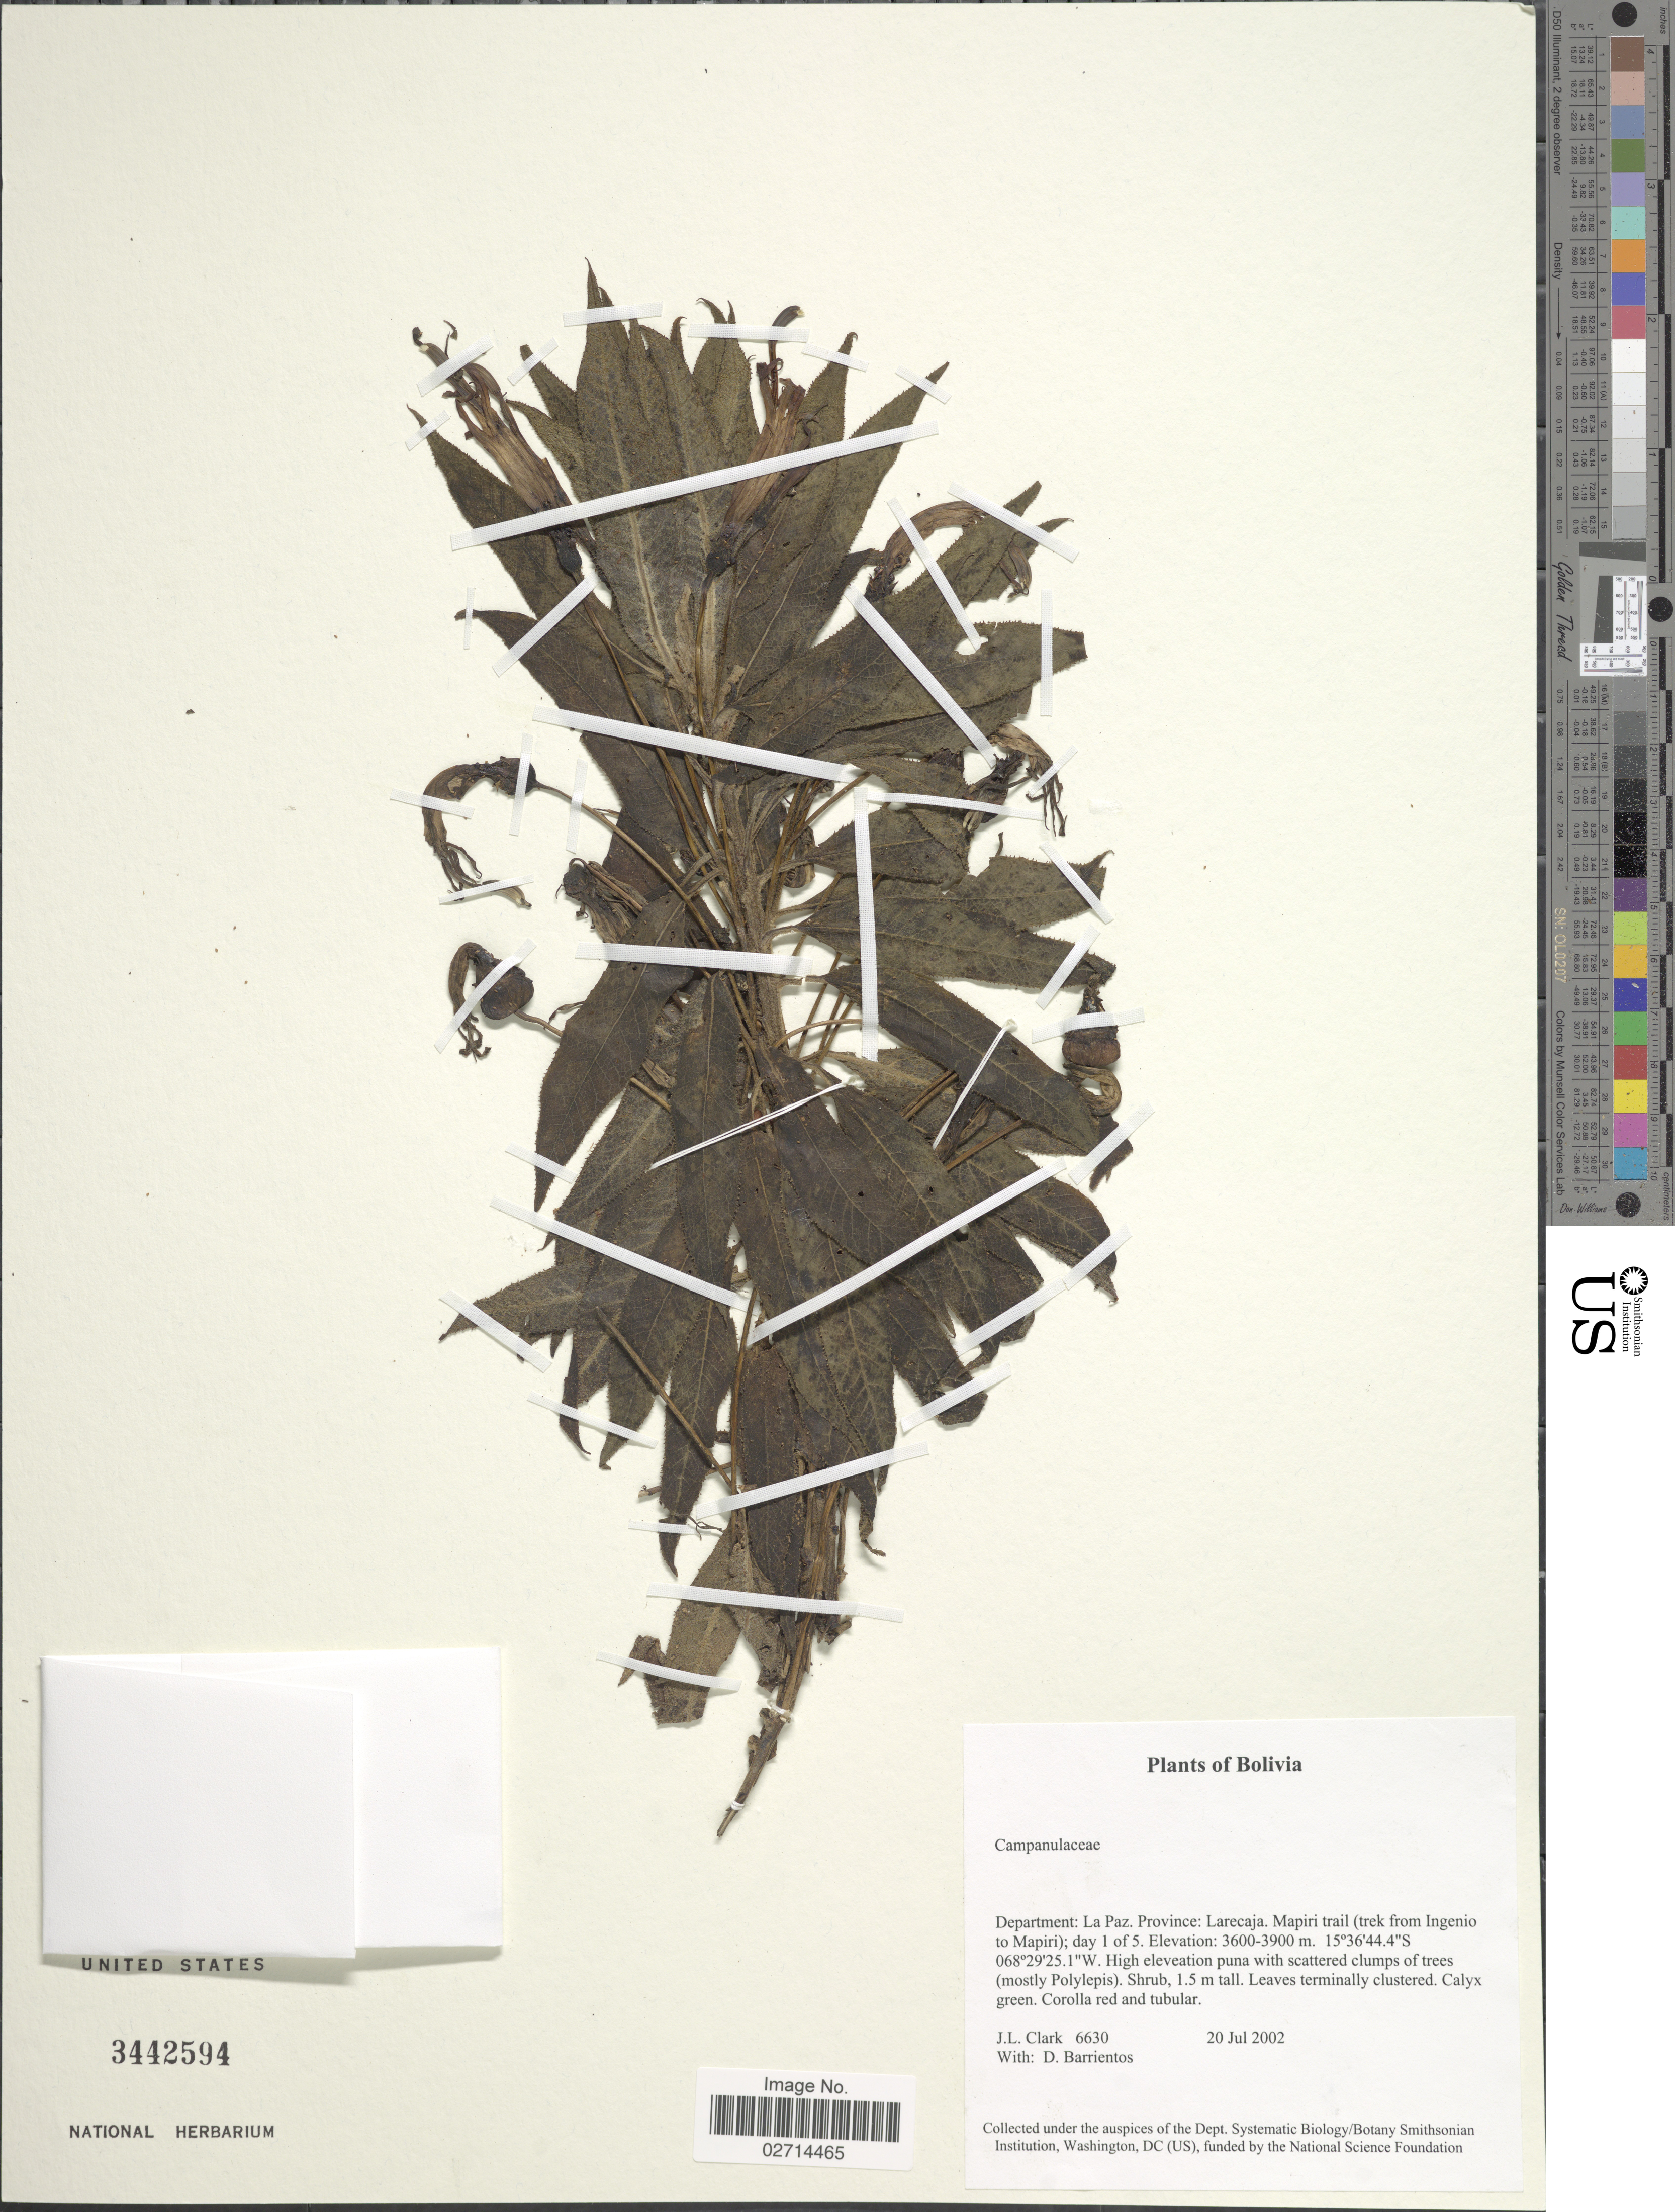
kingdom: Plantae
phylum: Tracheophyta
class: Magnoliopsida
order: Asterales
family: Campanulaceae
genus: Siphocampylus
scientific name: Siphocampylus sp.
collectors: J. L. Clark & D. Barrientos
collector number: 6630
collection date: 2002-07-20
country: Bolivia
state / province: La Paz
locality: Larecaja, Mapiri trail (trek from Ingenio to Mapiri)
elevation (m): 3600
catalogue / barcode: US 3442594